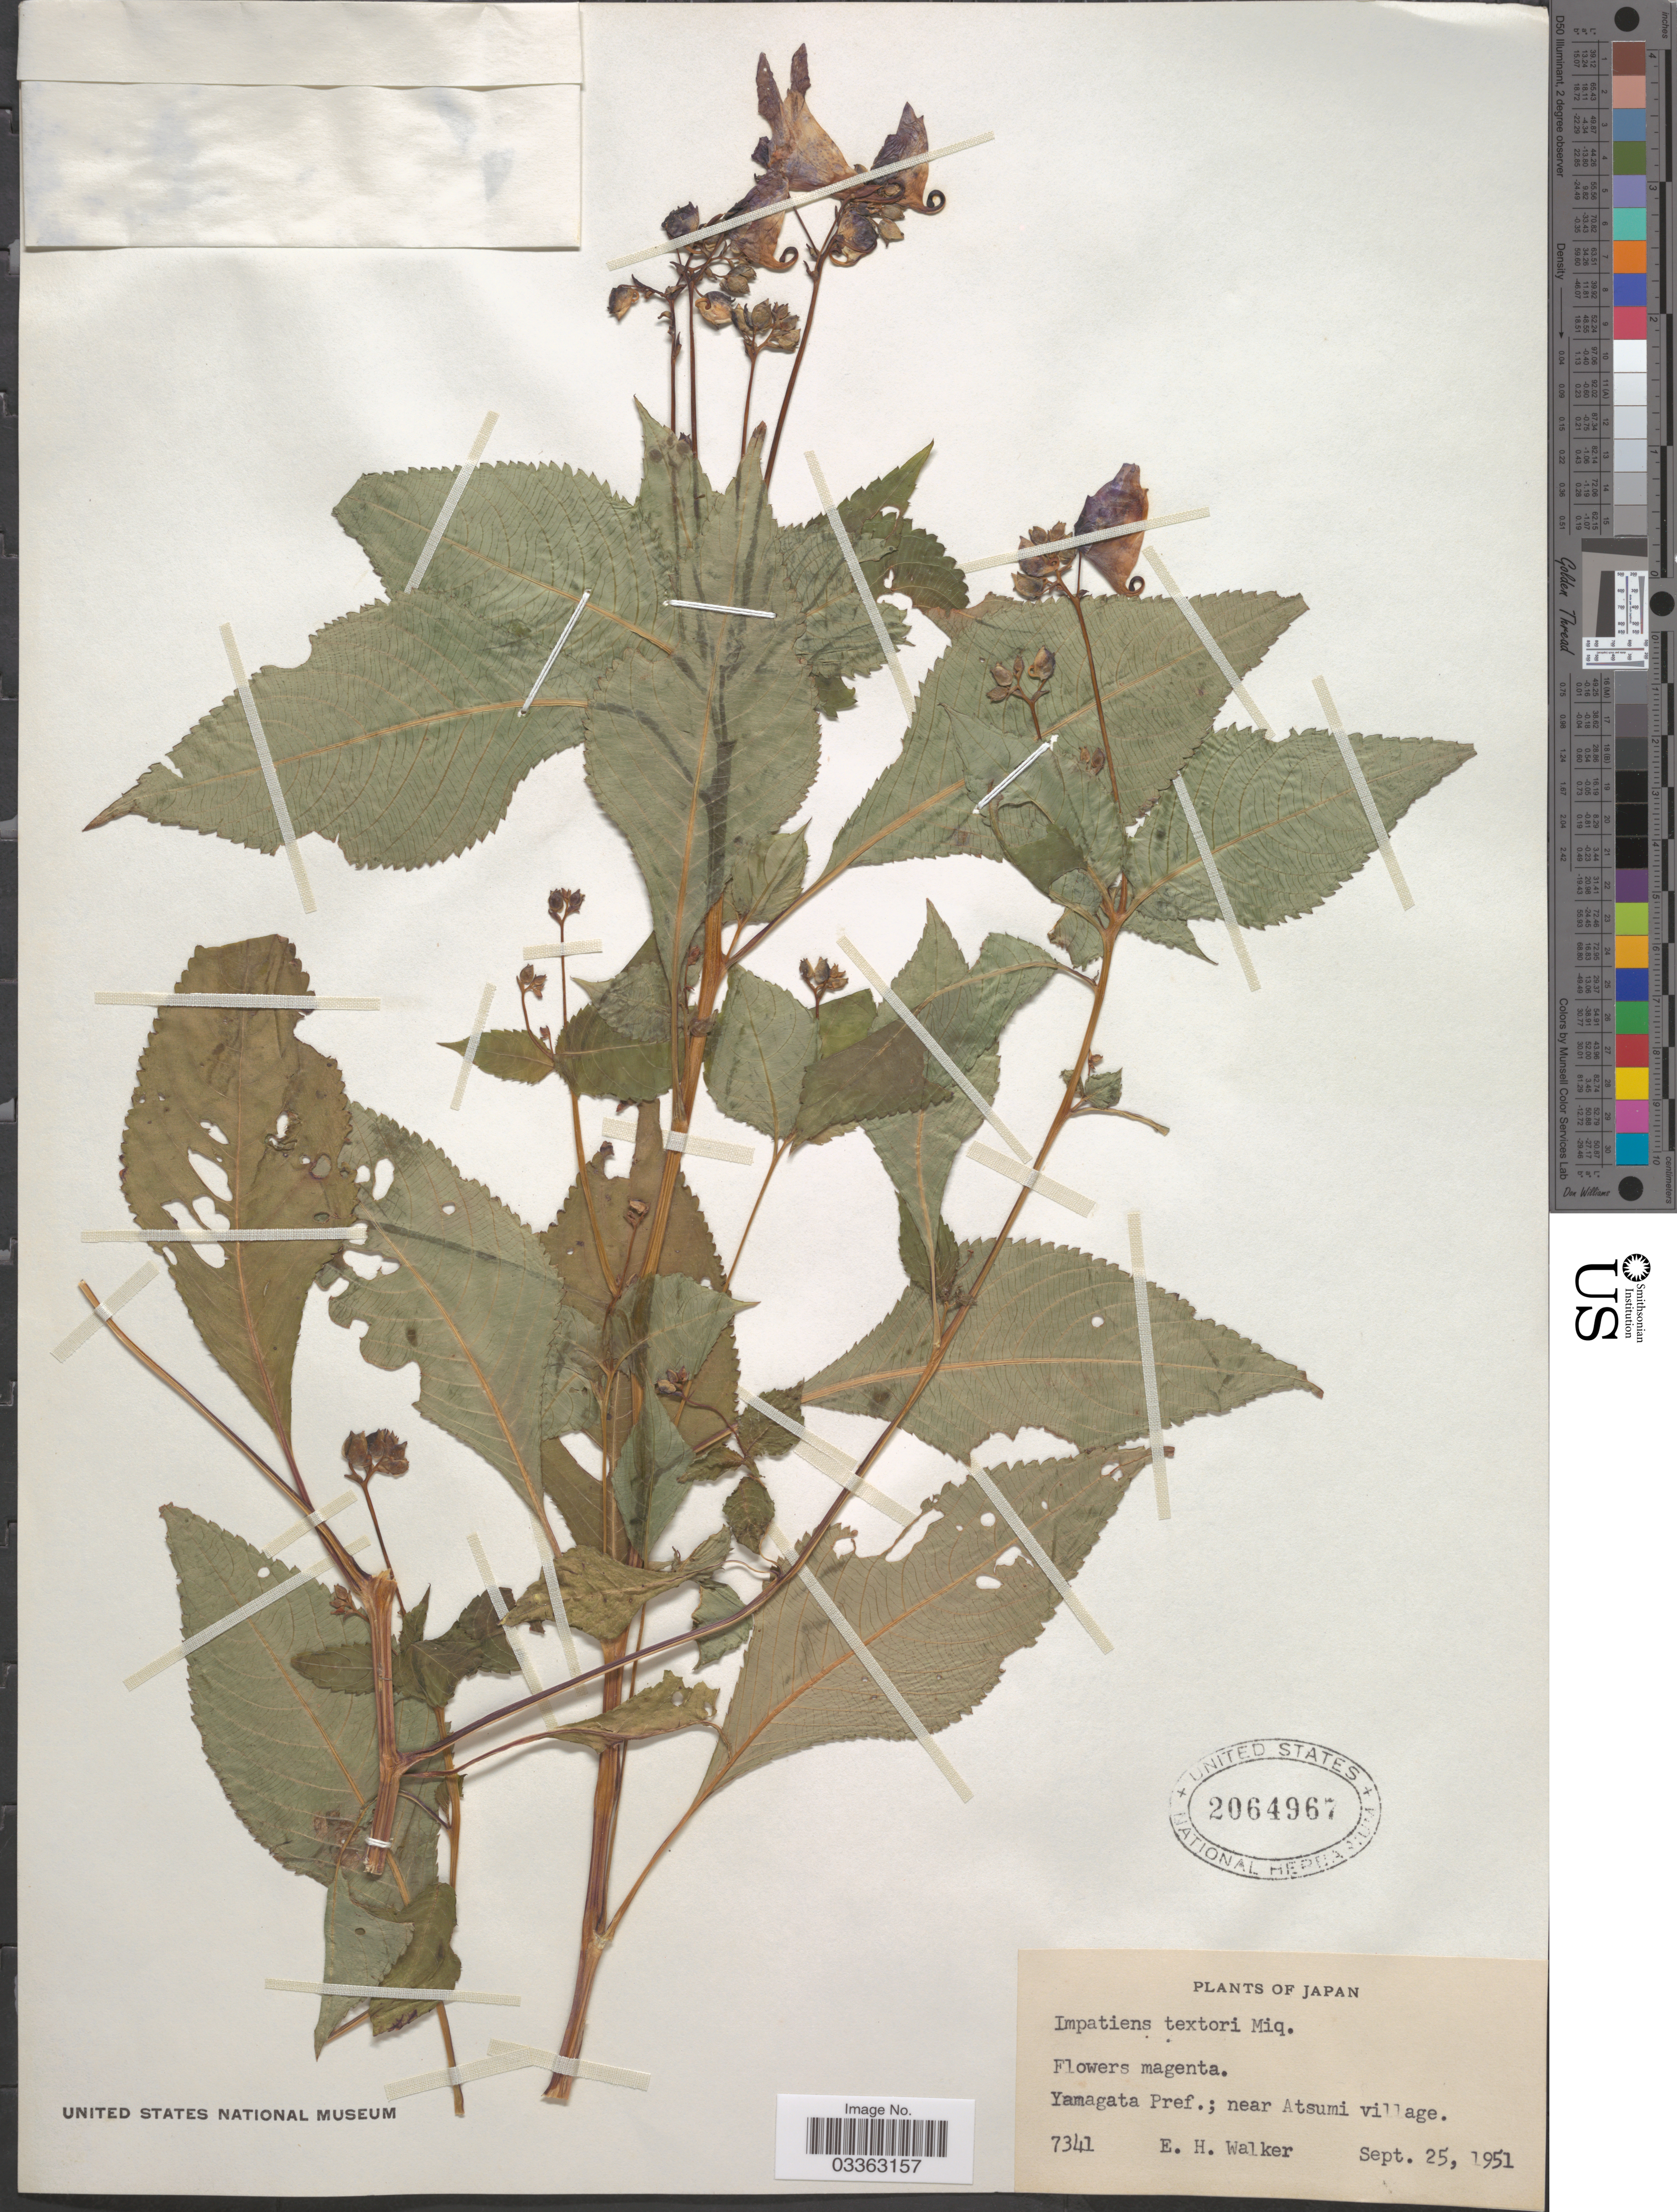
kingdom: Plantae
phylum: Tracheophyta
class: Magnoliopsida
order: Ericales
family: Balsaminaceae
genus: Impatiens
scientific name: Impatiens textorii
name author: Miq.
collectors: E. H. Walker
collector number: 7341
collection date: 1951-09-25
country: Japan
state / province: Yamagata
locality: Yamagata Pref.; near Atsumi village.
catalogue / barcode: US 2064967